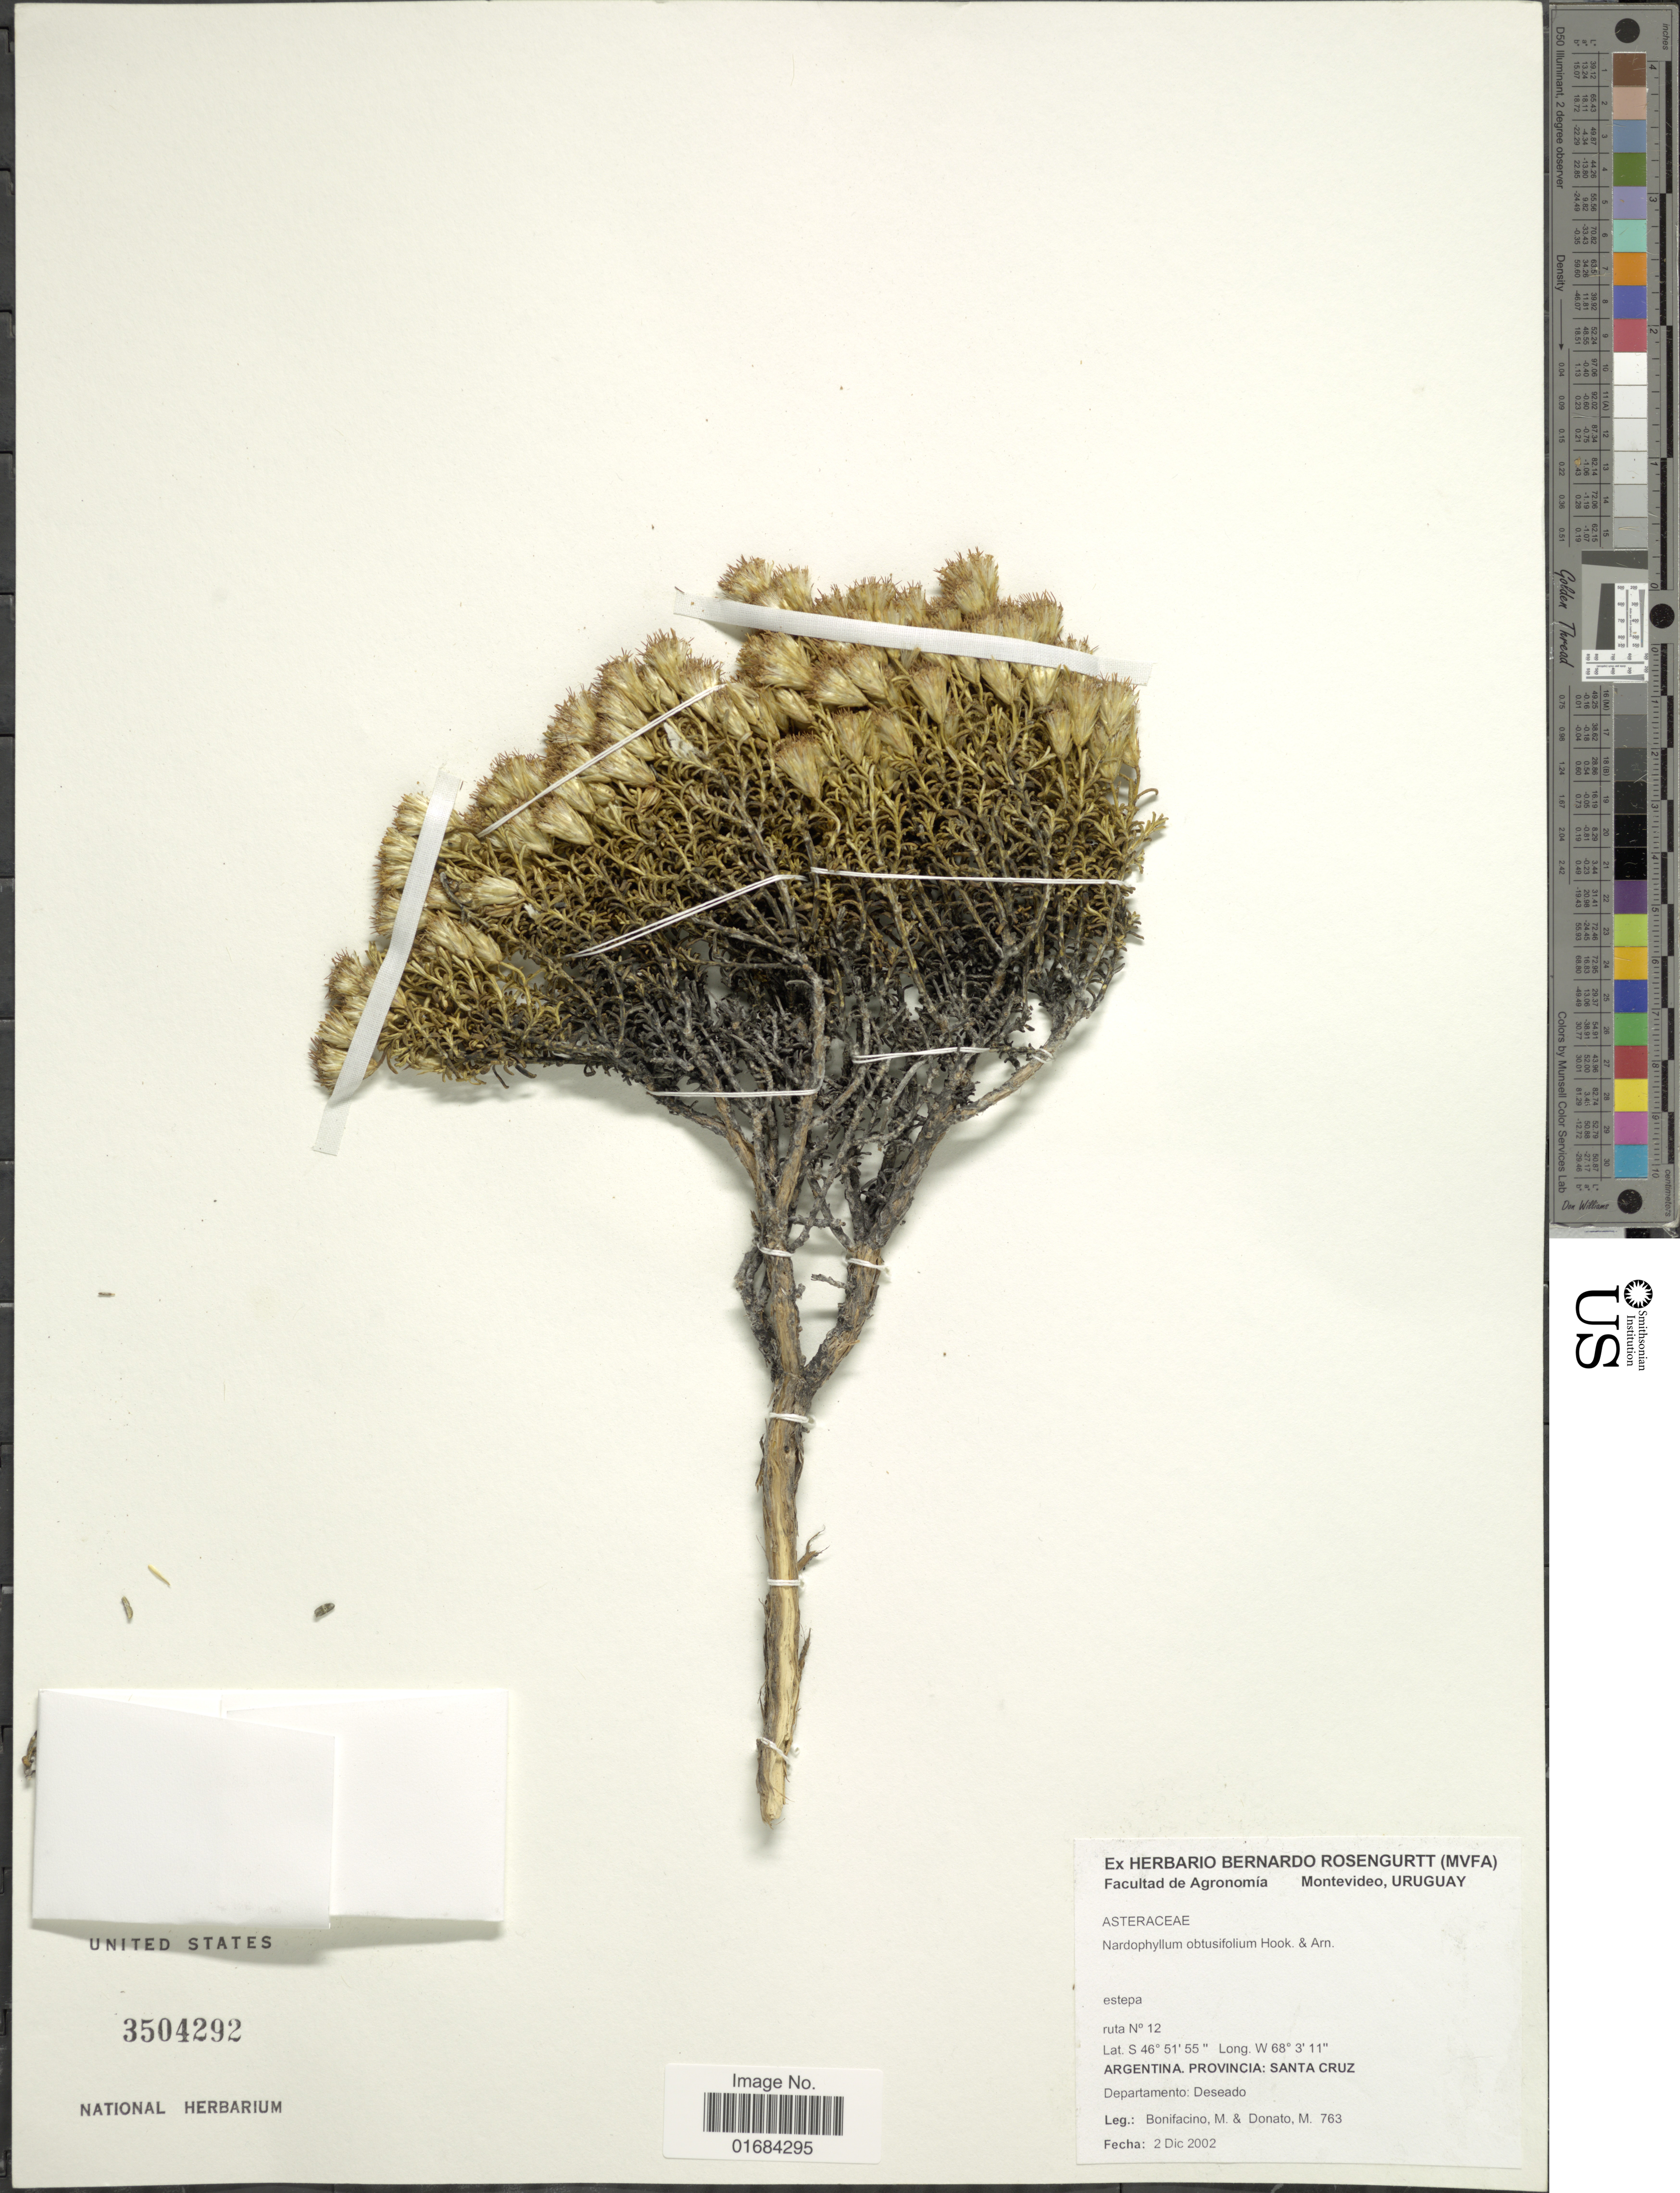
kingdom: Plantae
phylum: Tracheophyta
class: Magnoliopsida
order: Asterales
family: Asteraceae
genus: Nardophyllum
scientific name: Nardophyllum obtusifolium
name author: Hook. & Arn.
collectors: M. Bonifacino & M. Donato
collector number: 0763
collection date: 2002-12-02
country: Argentina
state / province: Santa Cruz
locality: Ruta no 12, Departamento: Deseado.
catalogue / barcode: US 3504292